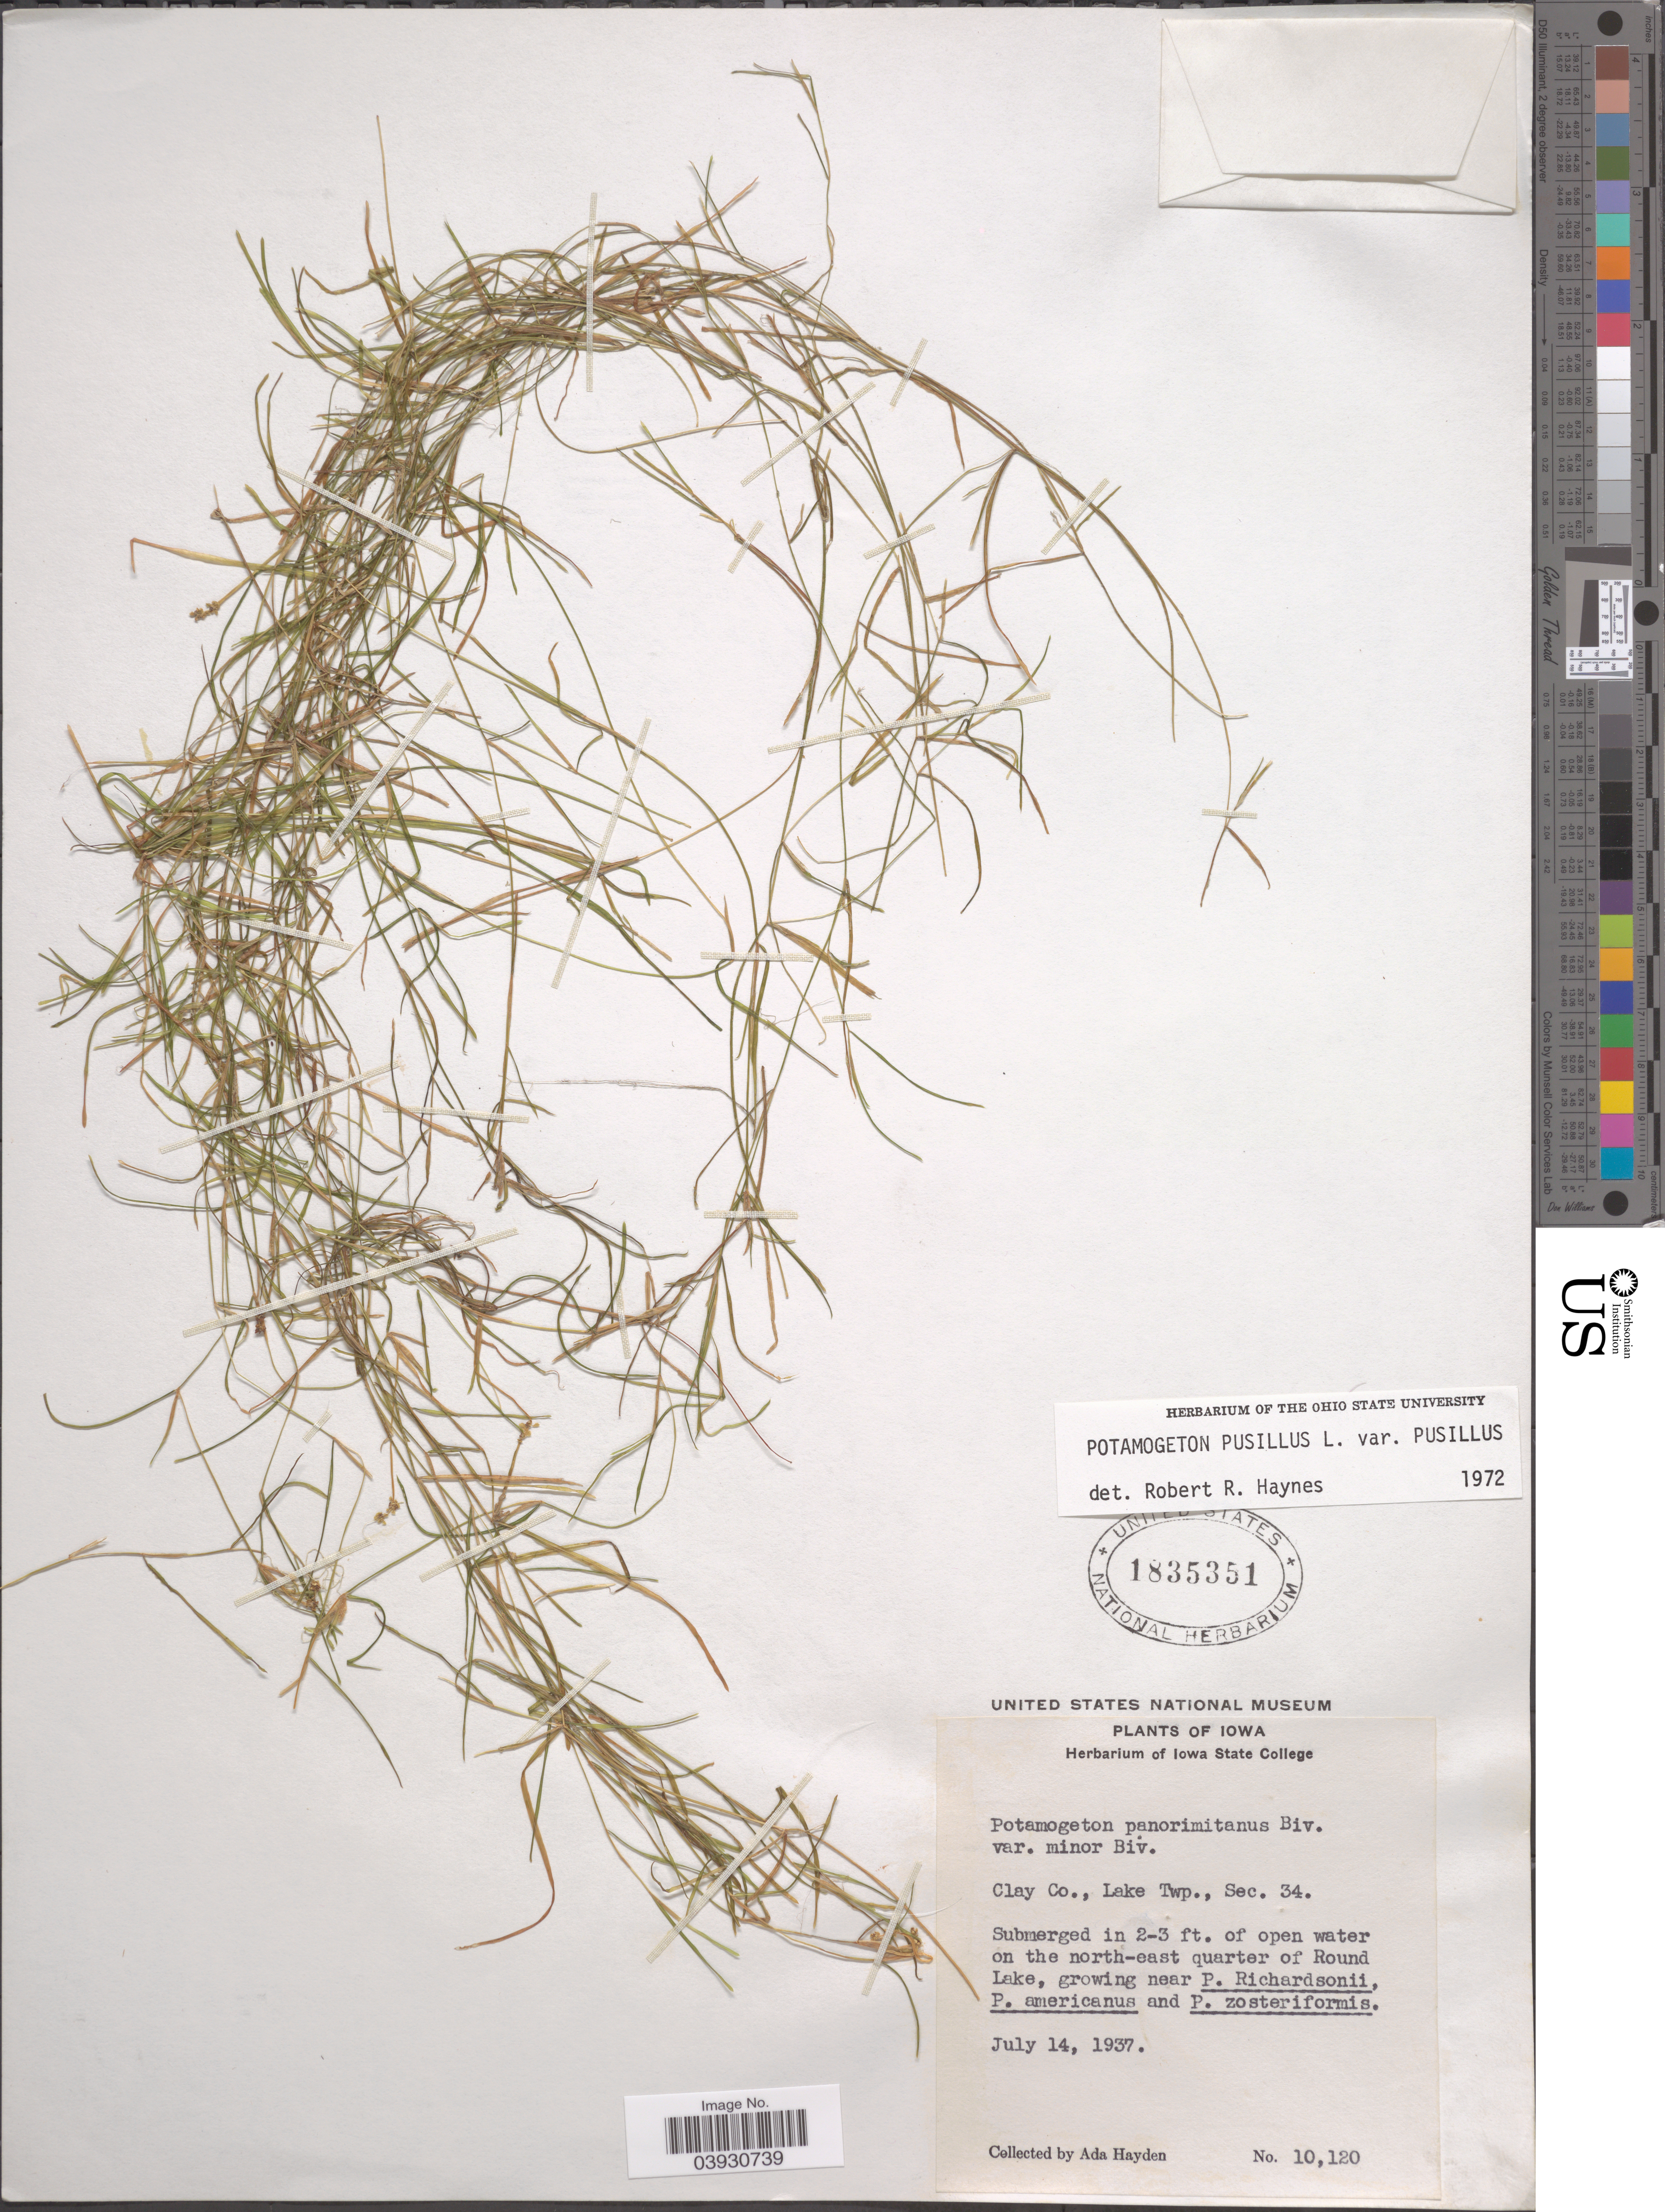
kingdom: Plantae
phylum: Tracheophyta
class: Liliopsida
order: Alismatales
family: Potamogetonaceae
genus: Potamogeton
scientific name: Potamogeton pusillus var. pusillus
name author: L.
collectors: Ada Hayden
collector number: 10120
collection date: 1937-07-14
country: United States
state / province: Iowa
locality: Clay Co., Lake Twp., Sec. 34.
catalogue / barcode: US 1835351